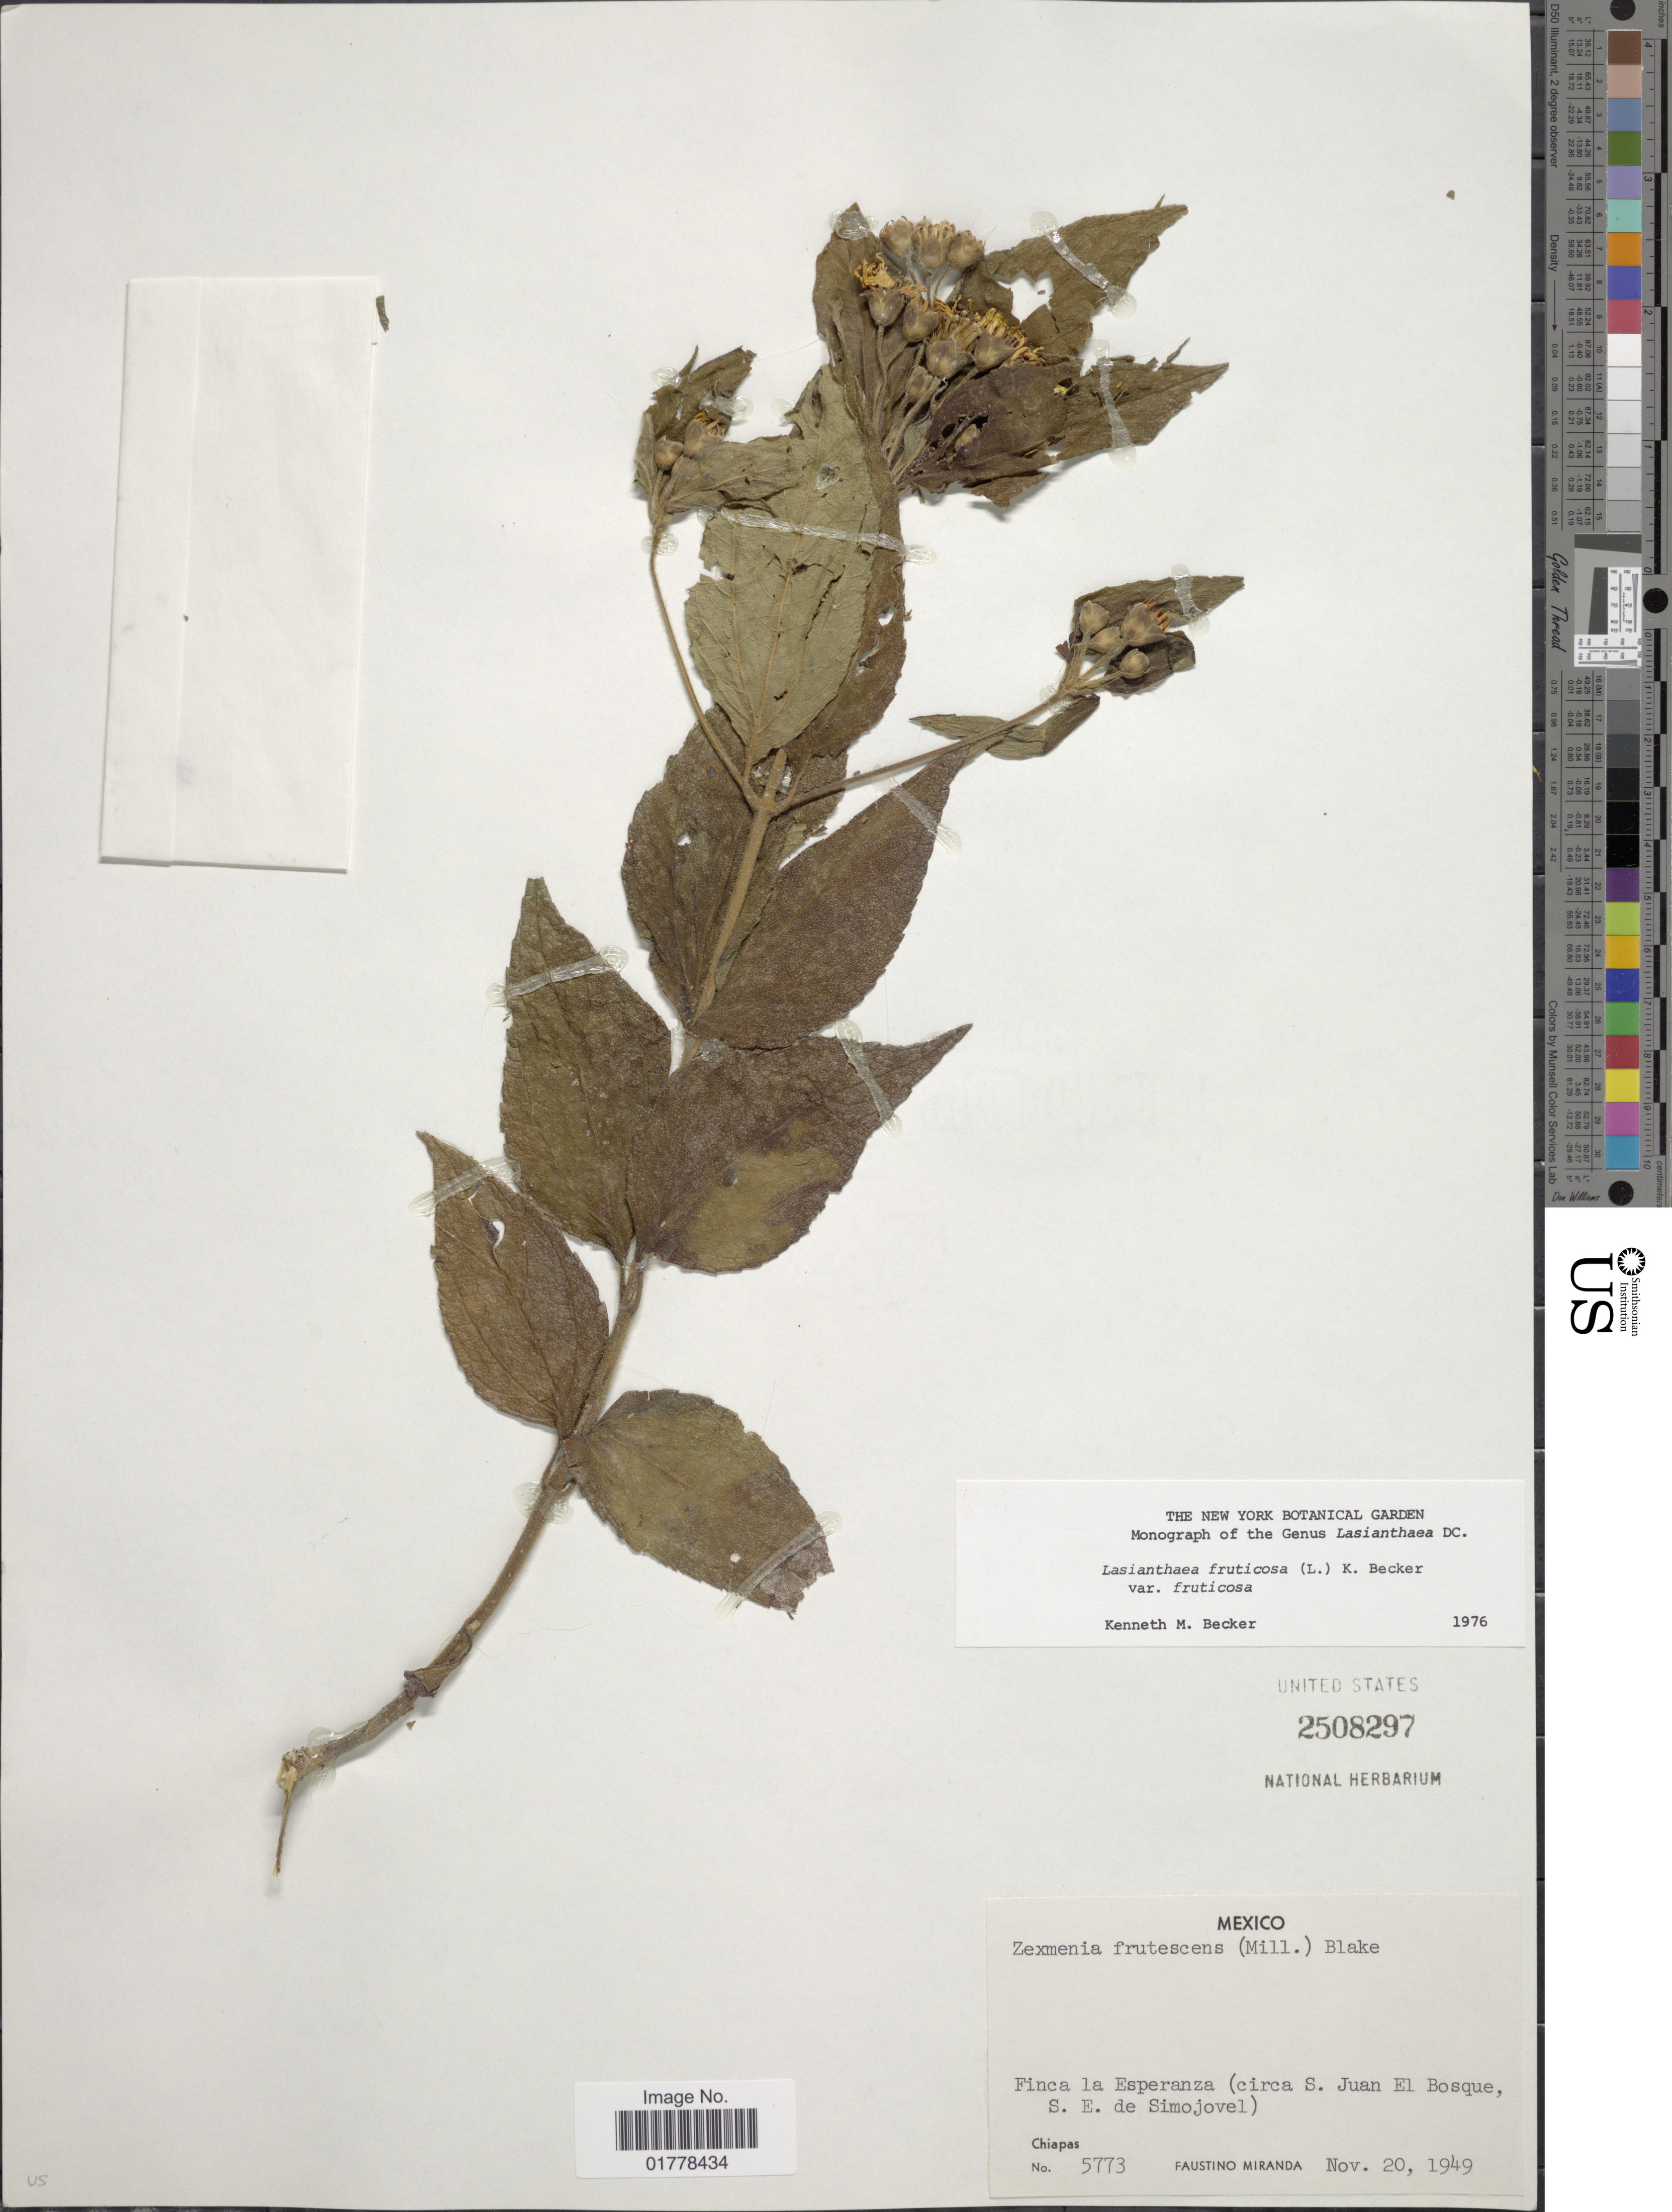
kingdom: Plantae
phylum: Tracheophyta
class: Magnoliopsida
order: Asterales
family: Asteraceae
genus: Lasianthaea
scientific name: Lasianthaea fruticosa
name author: (L.) K.M. Becker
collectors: F. Miranda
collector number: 5773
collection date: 1949-11-20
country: Mexico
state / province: Chiapas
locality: Finca la Esperanza (circa S. Juan El Bosque, S.E. de Simojovel). Chiapas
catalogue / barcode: US 2508297